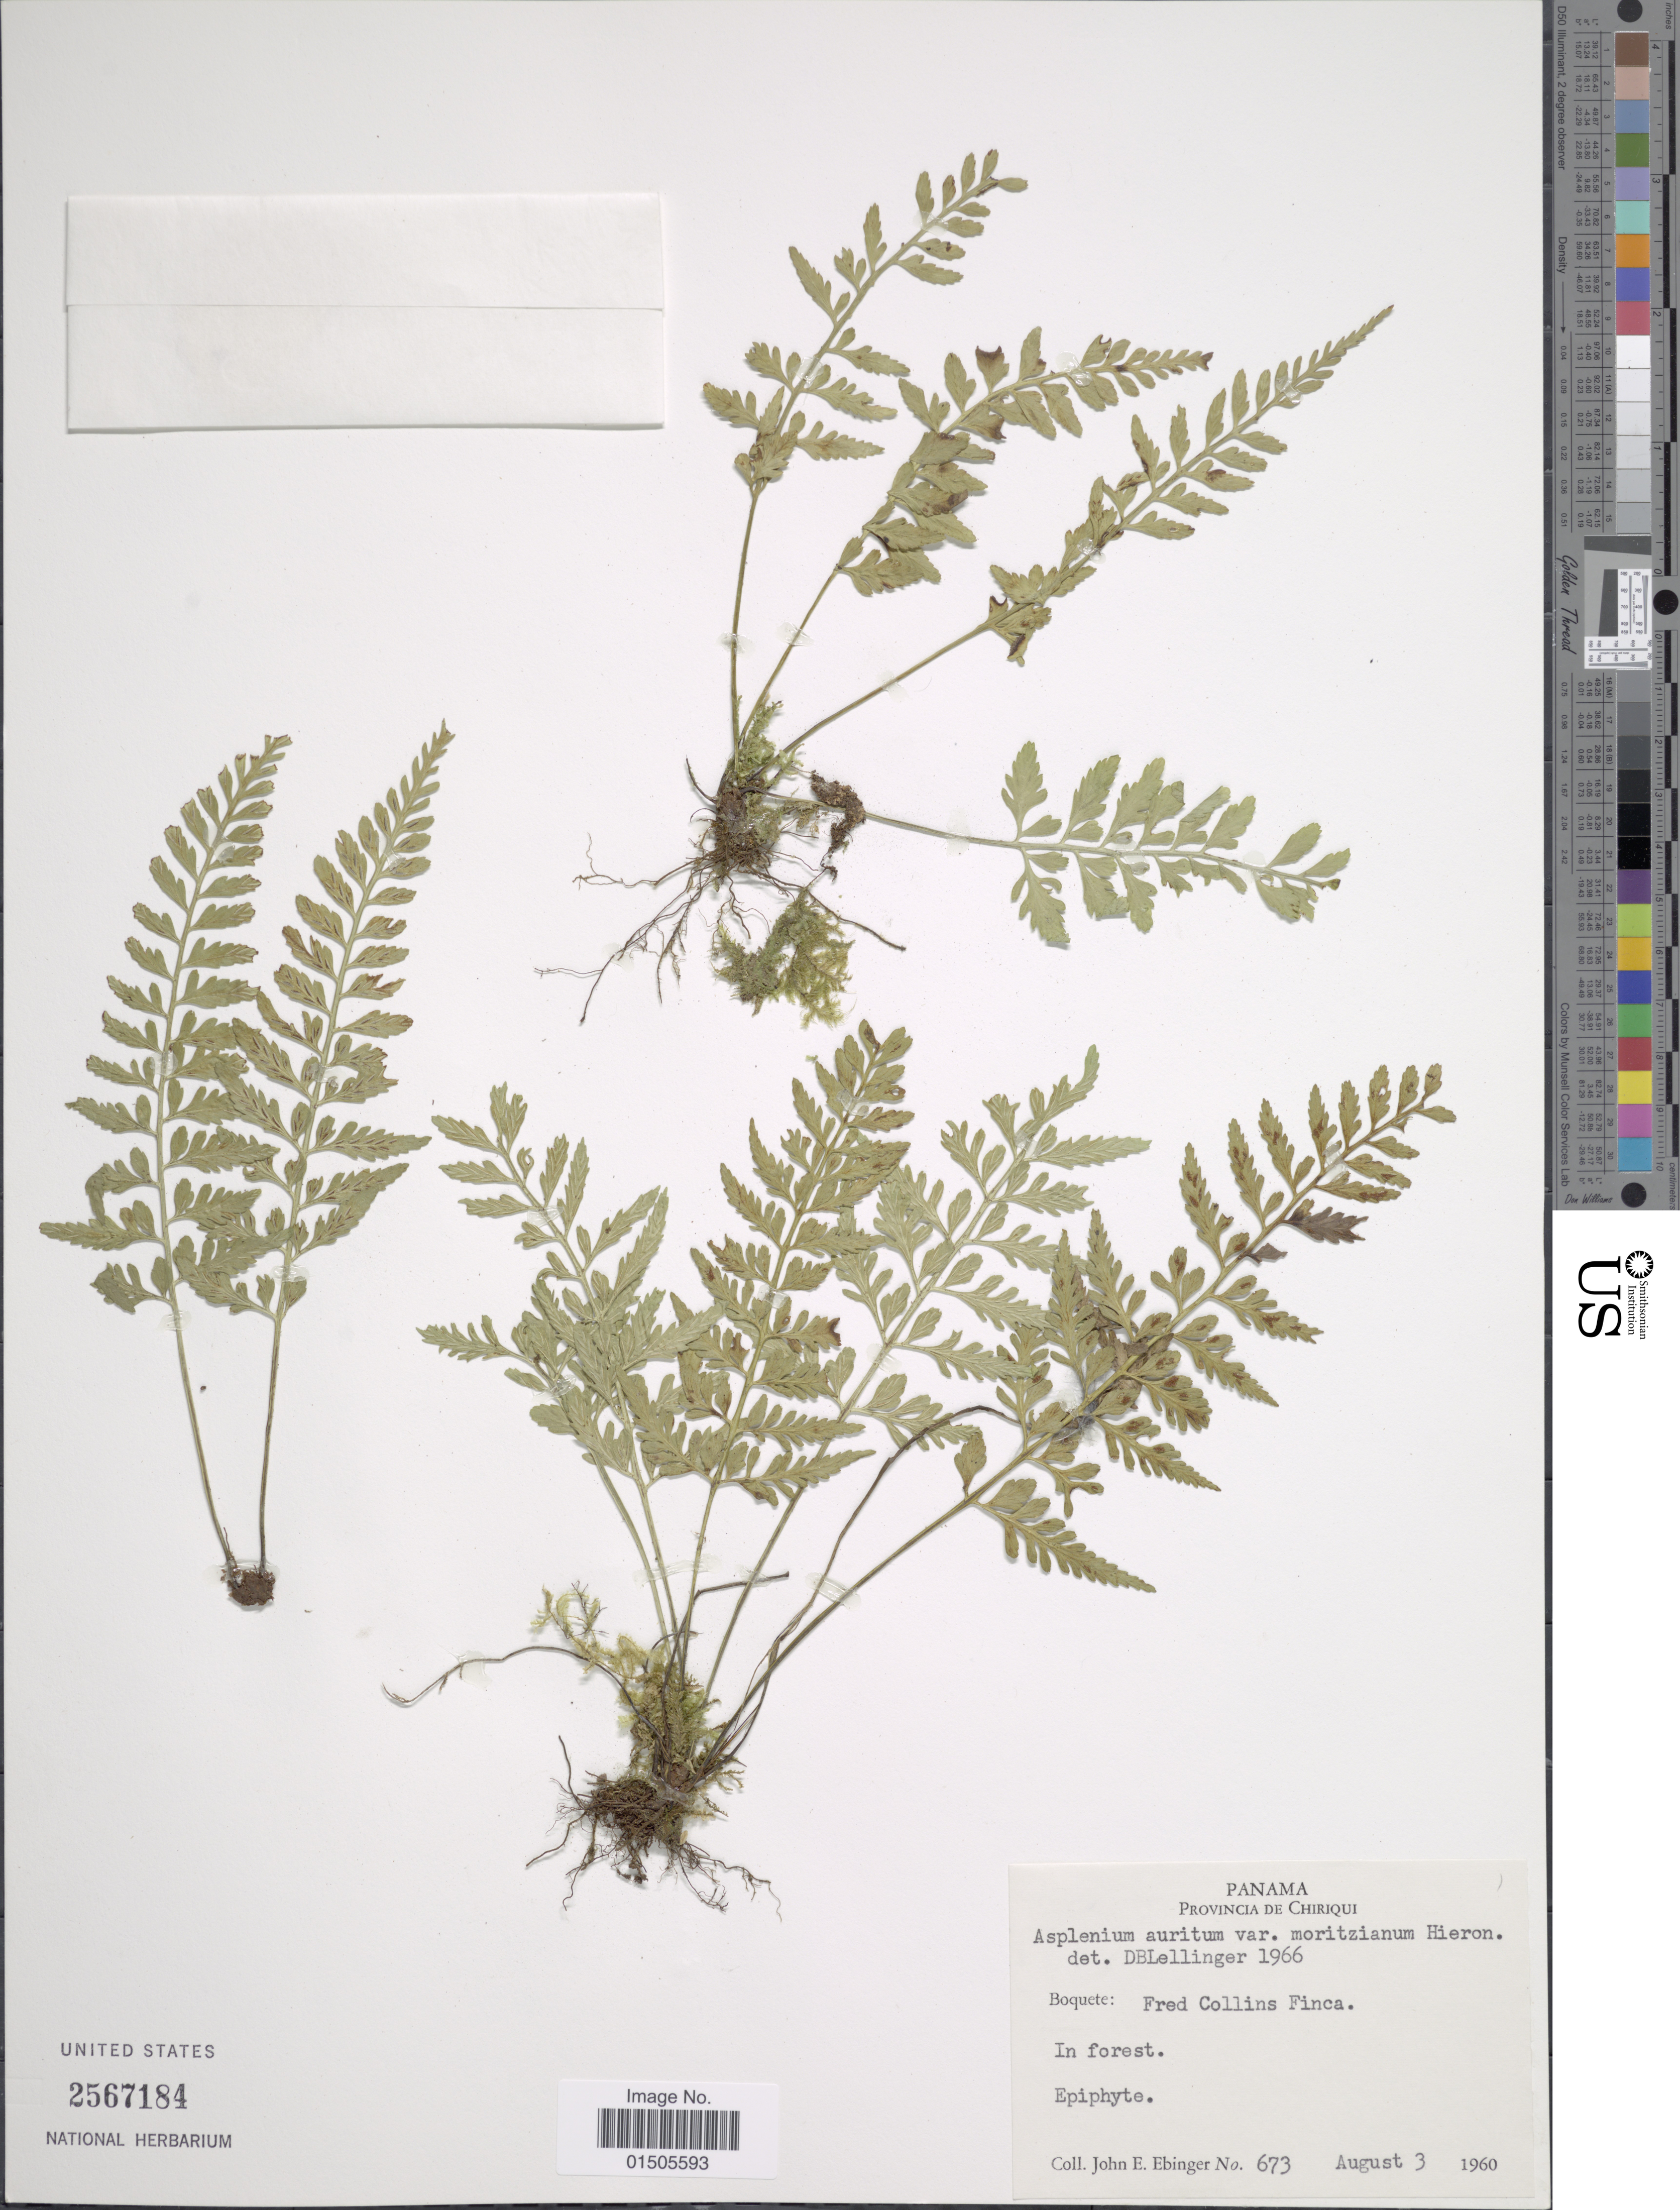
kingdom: Plantae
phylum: Tracheophyta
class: Polypodiopsida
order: Polypodiales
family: Aspleniaceae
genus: Asplenium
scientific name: Asplenium auritum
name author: Sw.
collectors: J. Ebinger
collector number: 673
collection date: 1960-08-03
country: Panama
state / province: Chiriqui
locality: Boquete: Fred Collins Finca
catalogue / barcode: US 2567184